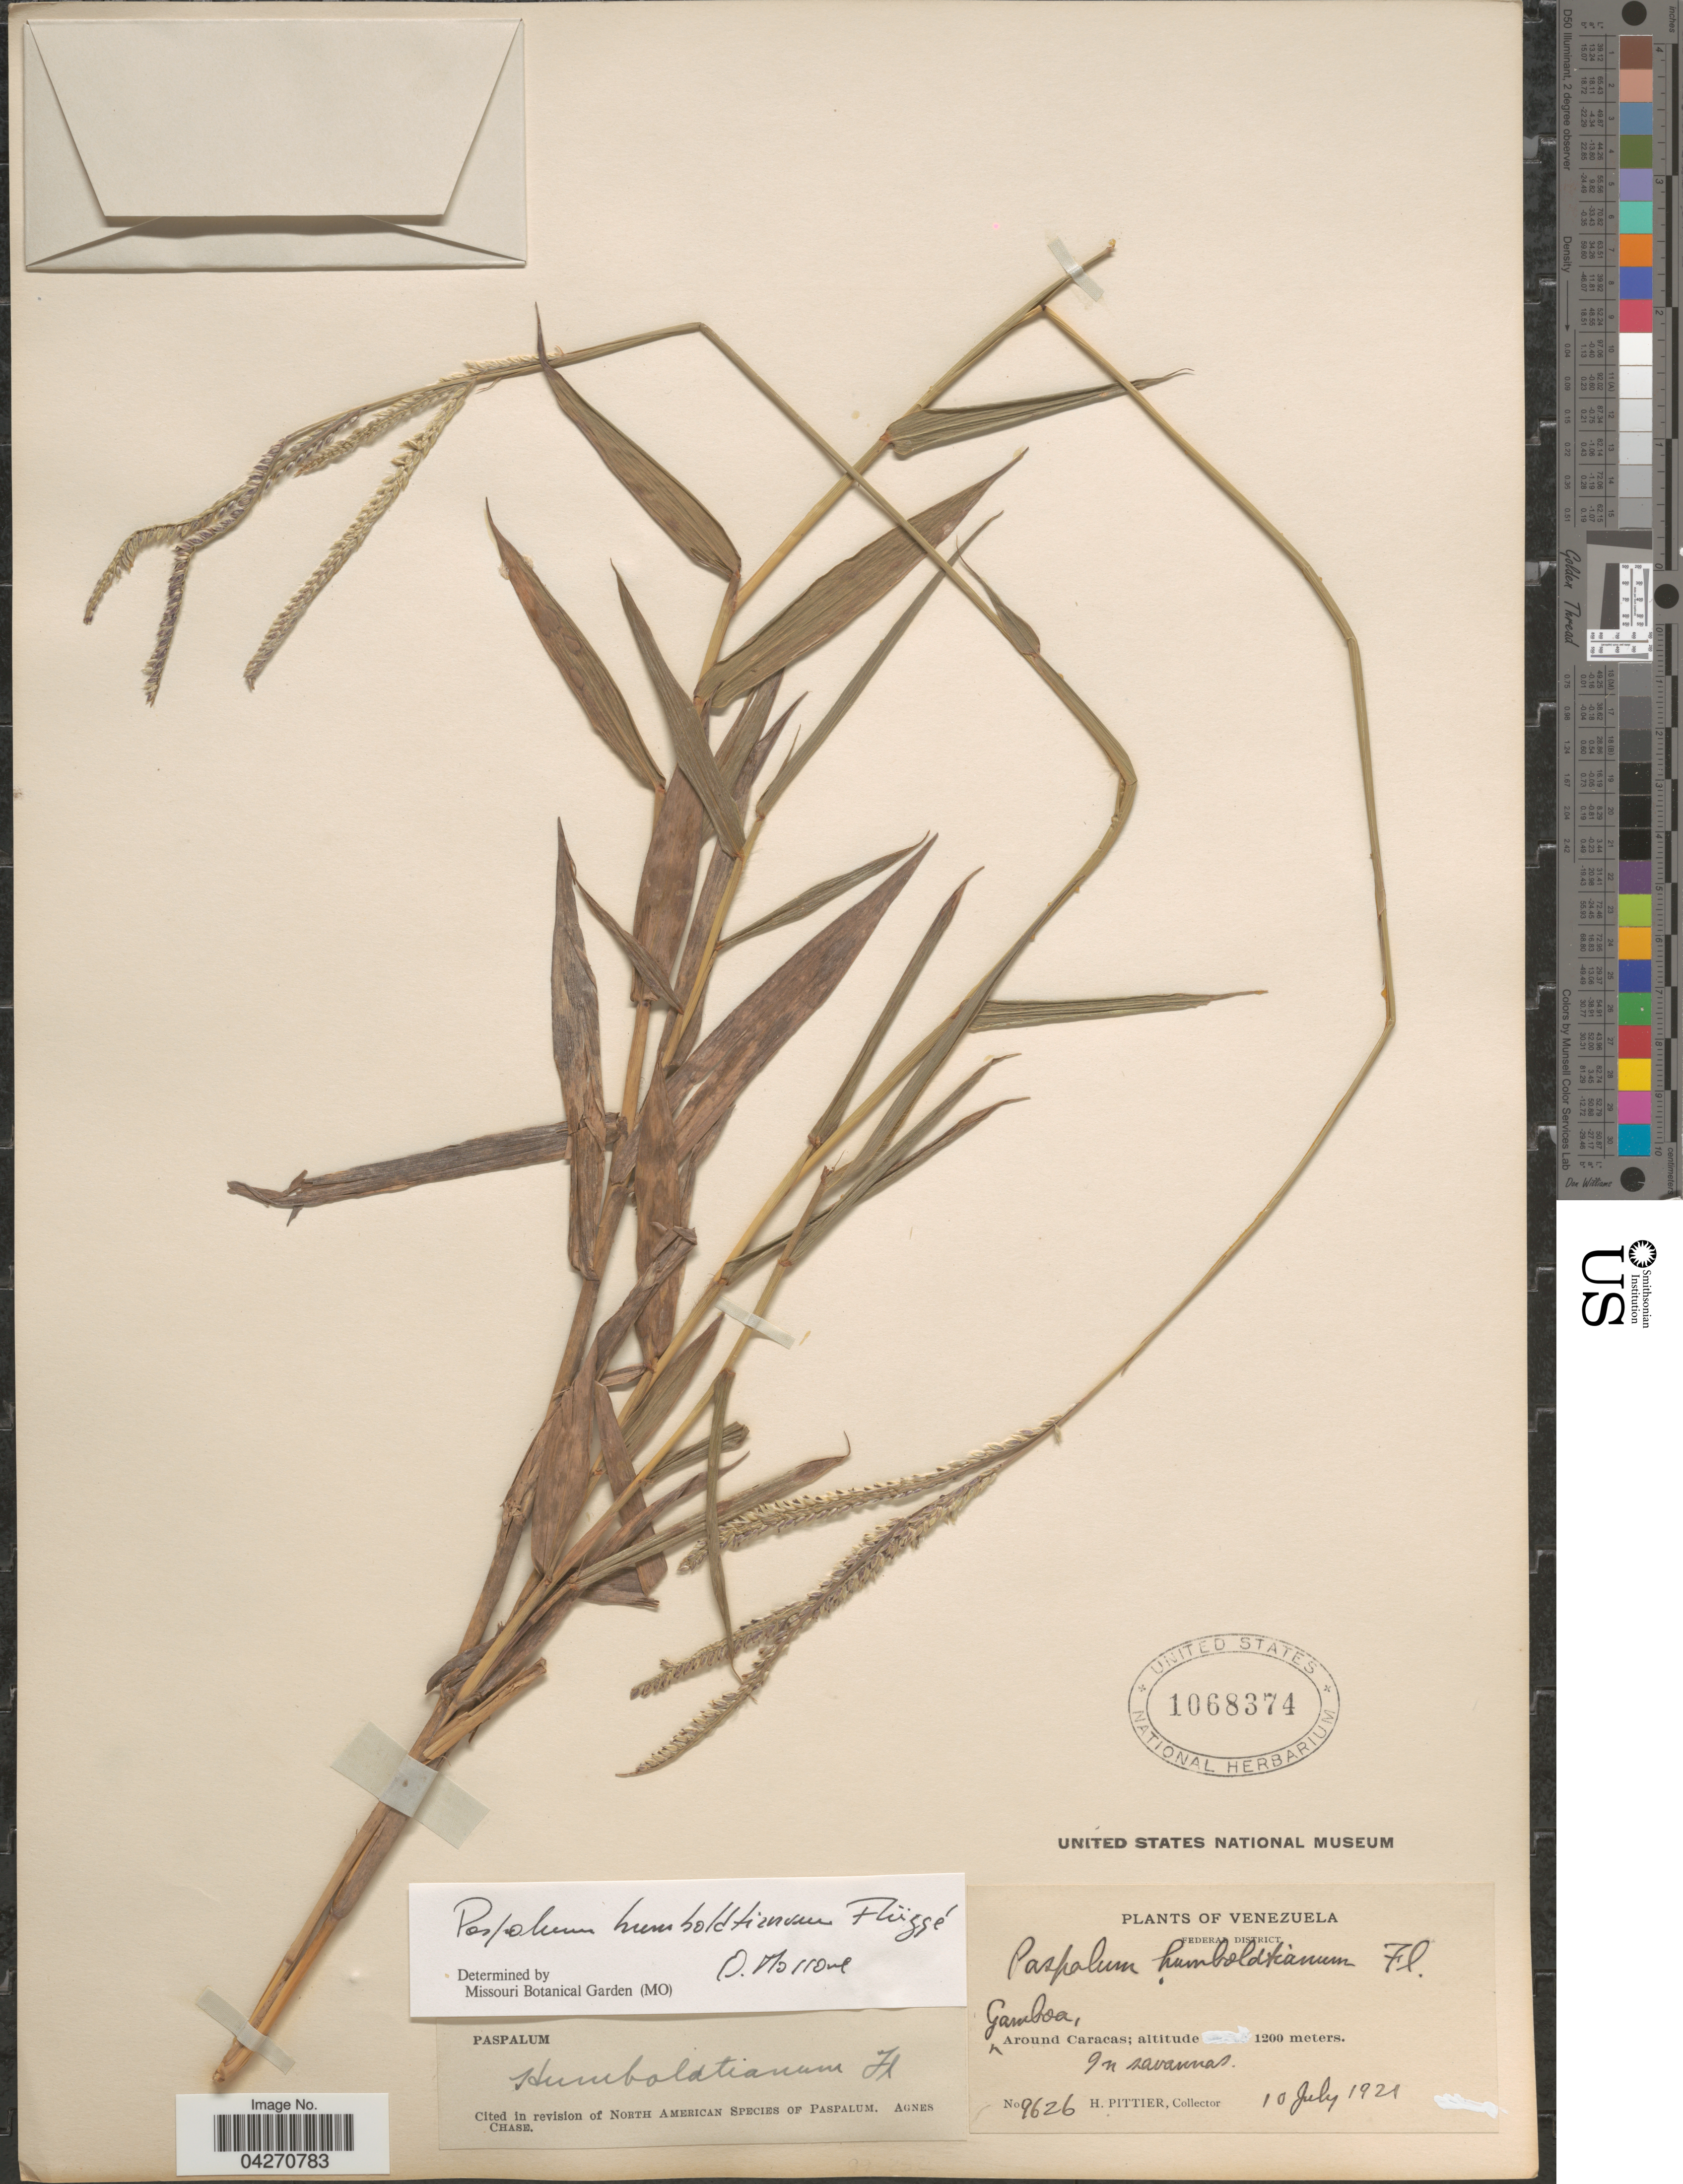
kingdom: Plantae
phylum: Tracheophyta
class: Liliopsida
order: Poales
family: Poaceae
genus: Paspalum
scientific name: Paspalum humboldtianum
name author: Flüggé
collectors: H. F. Pittier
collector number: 9626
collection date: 1921-07-10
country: Venezuela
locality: Federal District. Gamboa, Around Caracas.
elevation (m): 1200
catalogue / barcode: US 1068374